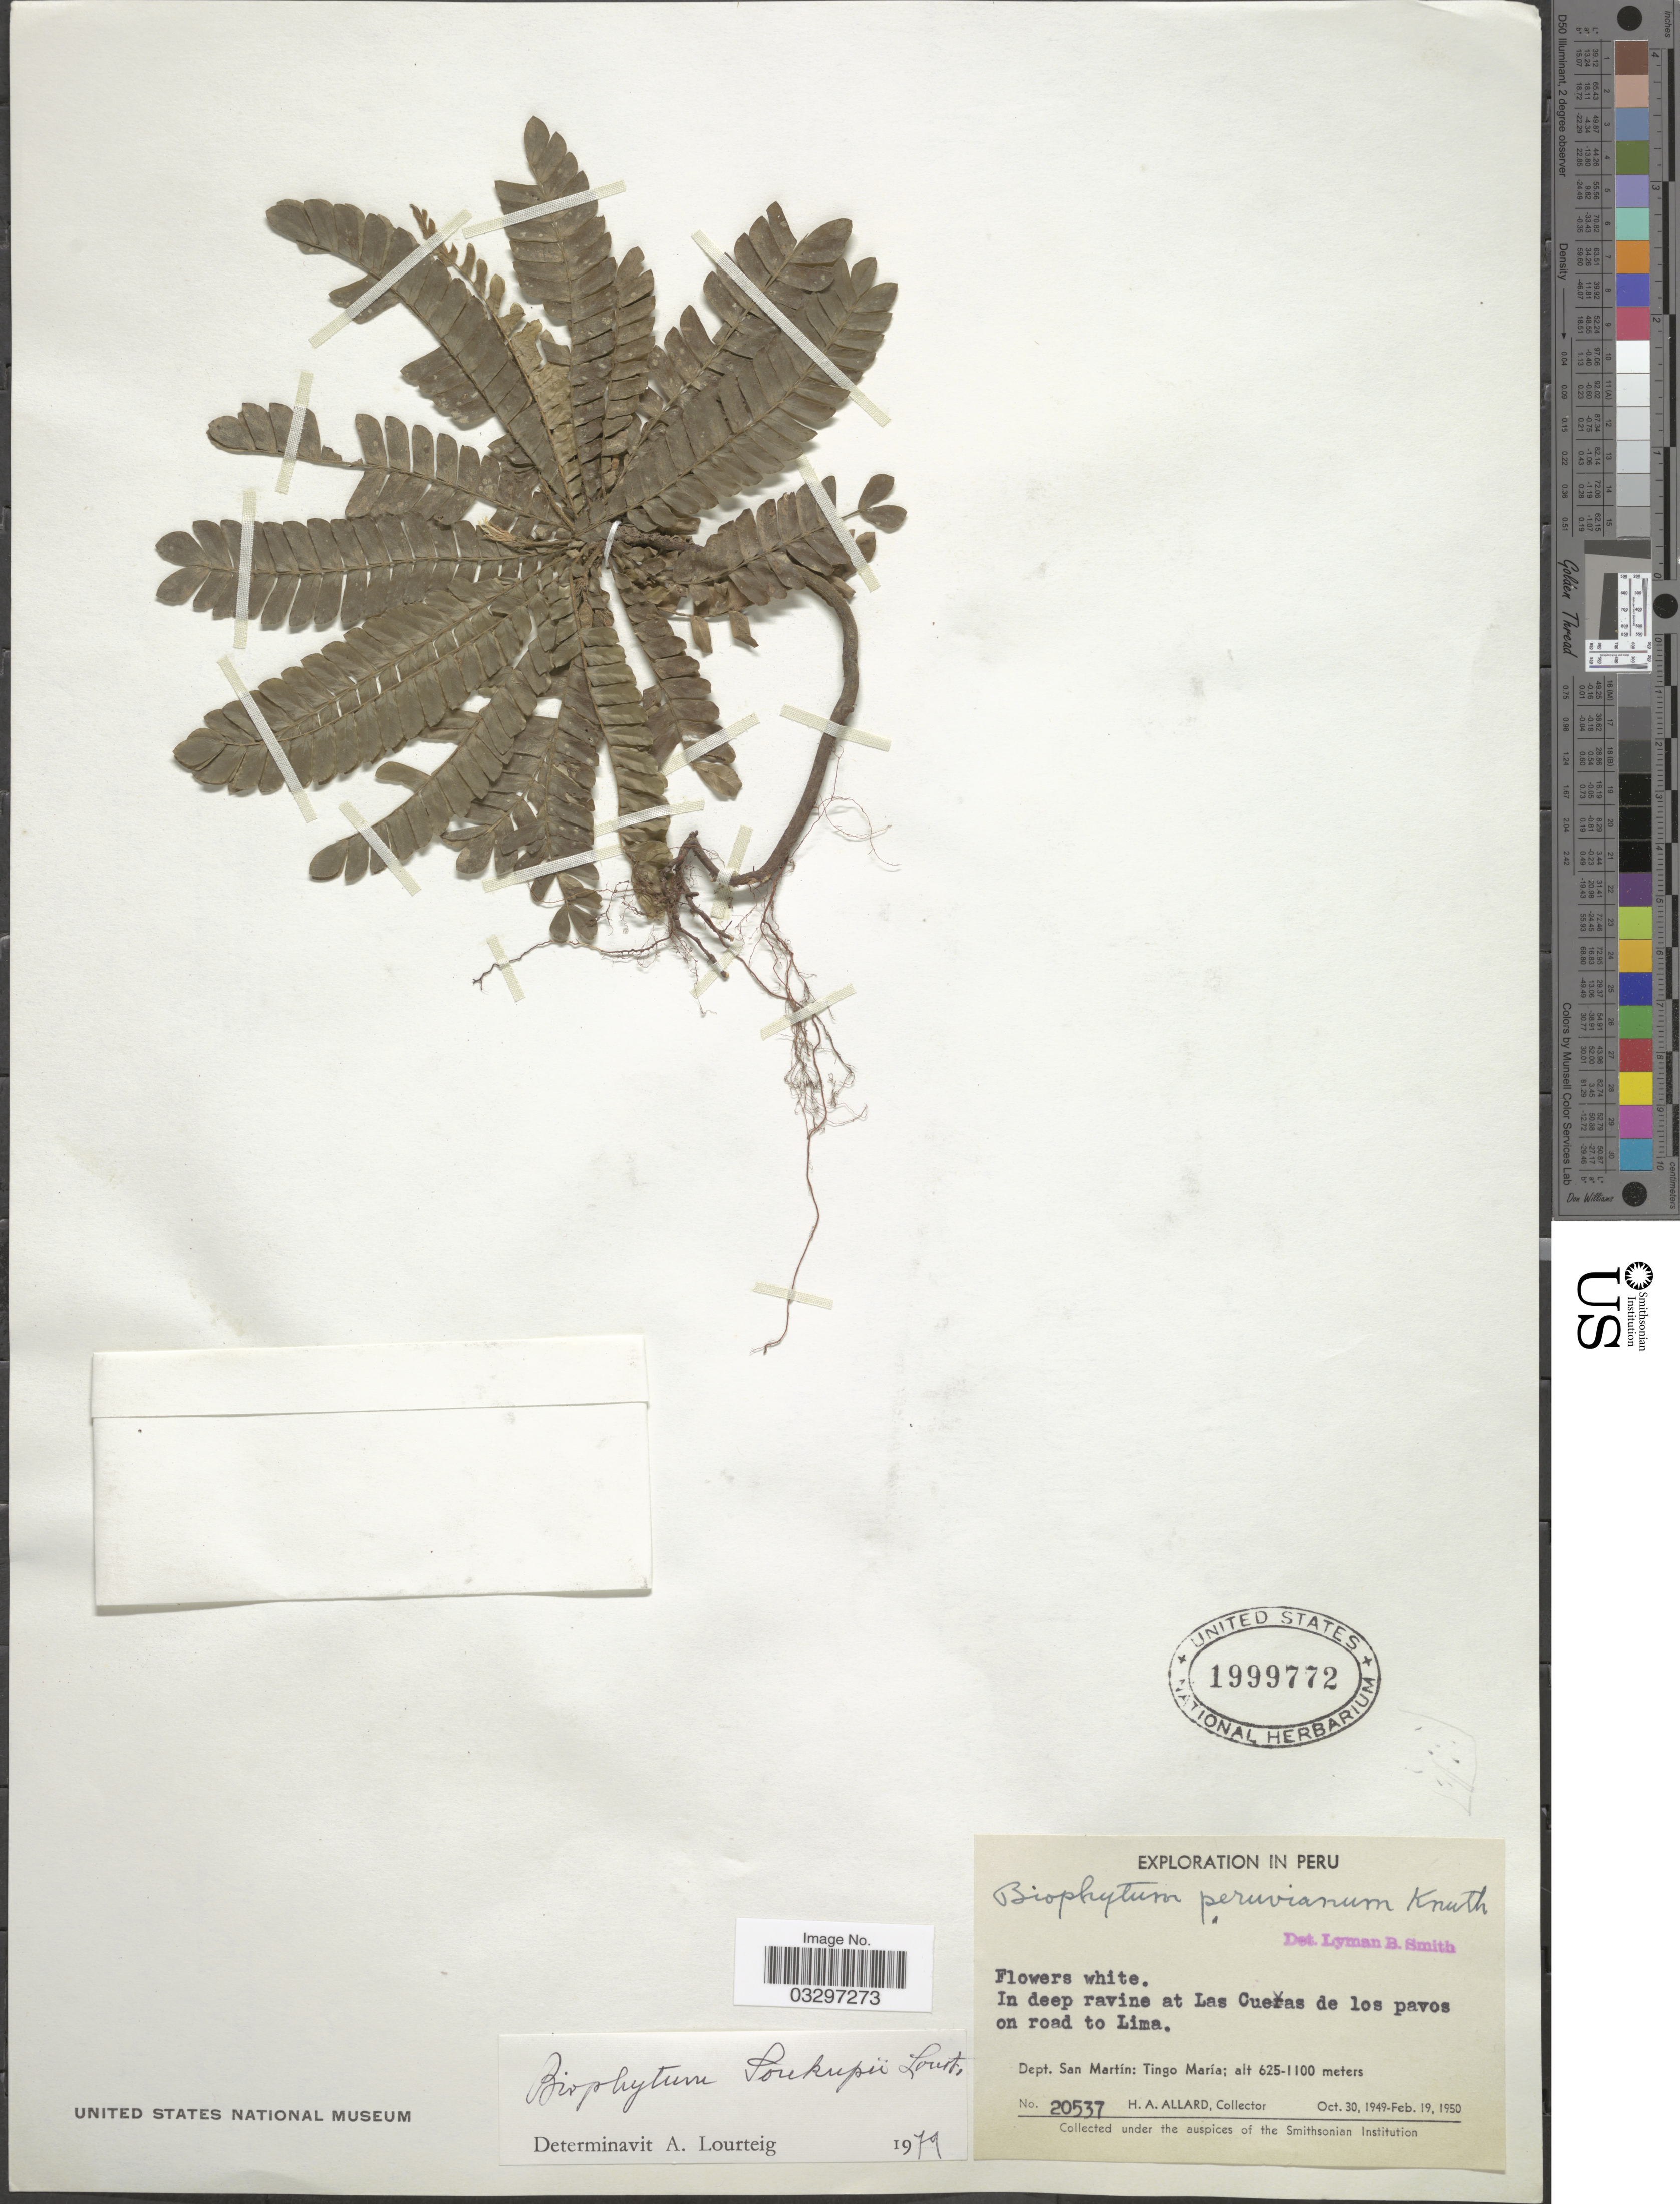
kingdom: Plantae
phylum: Tracheophyta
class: Magnoliopsida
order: Oxalidales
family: Oxalidaceae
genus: Biophytum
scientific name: Biophytum soukupii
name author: Lourteig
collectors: H. A. Allard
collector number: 20537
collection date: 1949-10-30/1950-02-19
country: Peru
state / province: San Martín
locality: In deep ravine at Las Cuevas de los pavos on road to Lima. Dept. San Martín: Tingo María.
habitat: in deep ravine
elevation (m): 625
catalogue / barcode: US 1999772